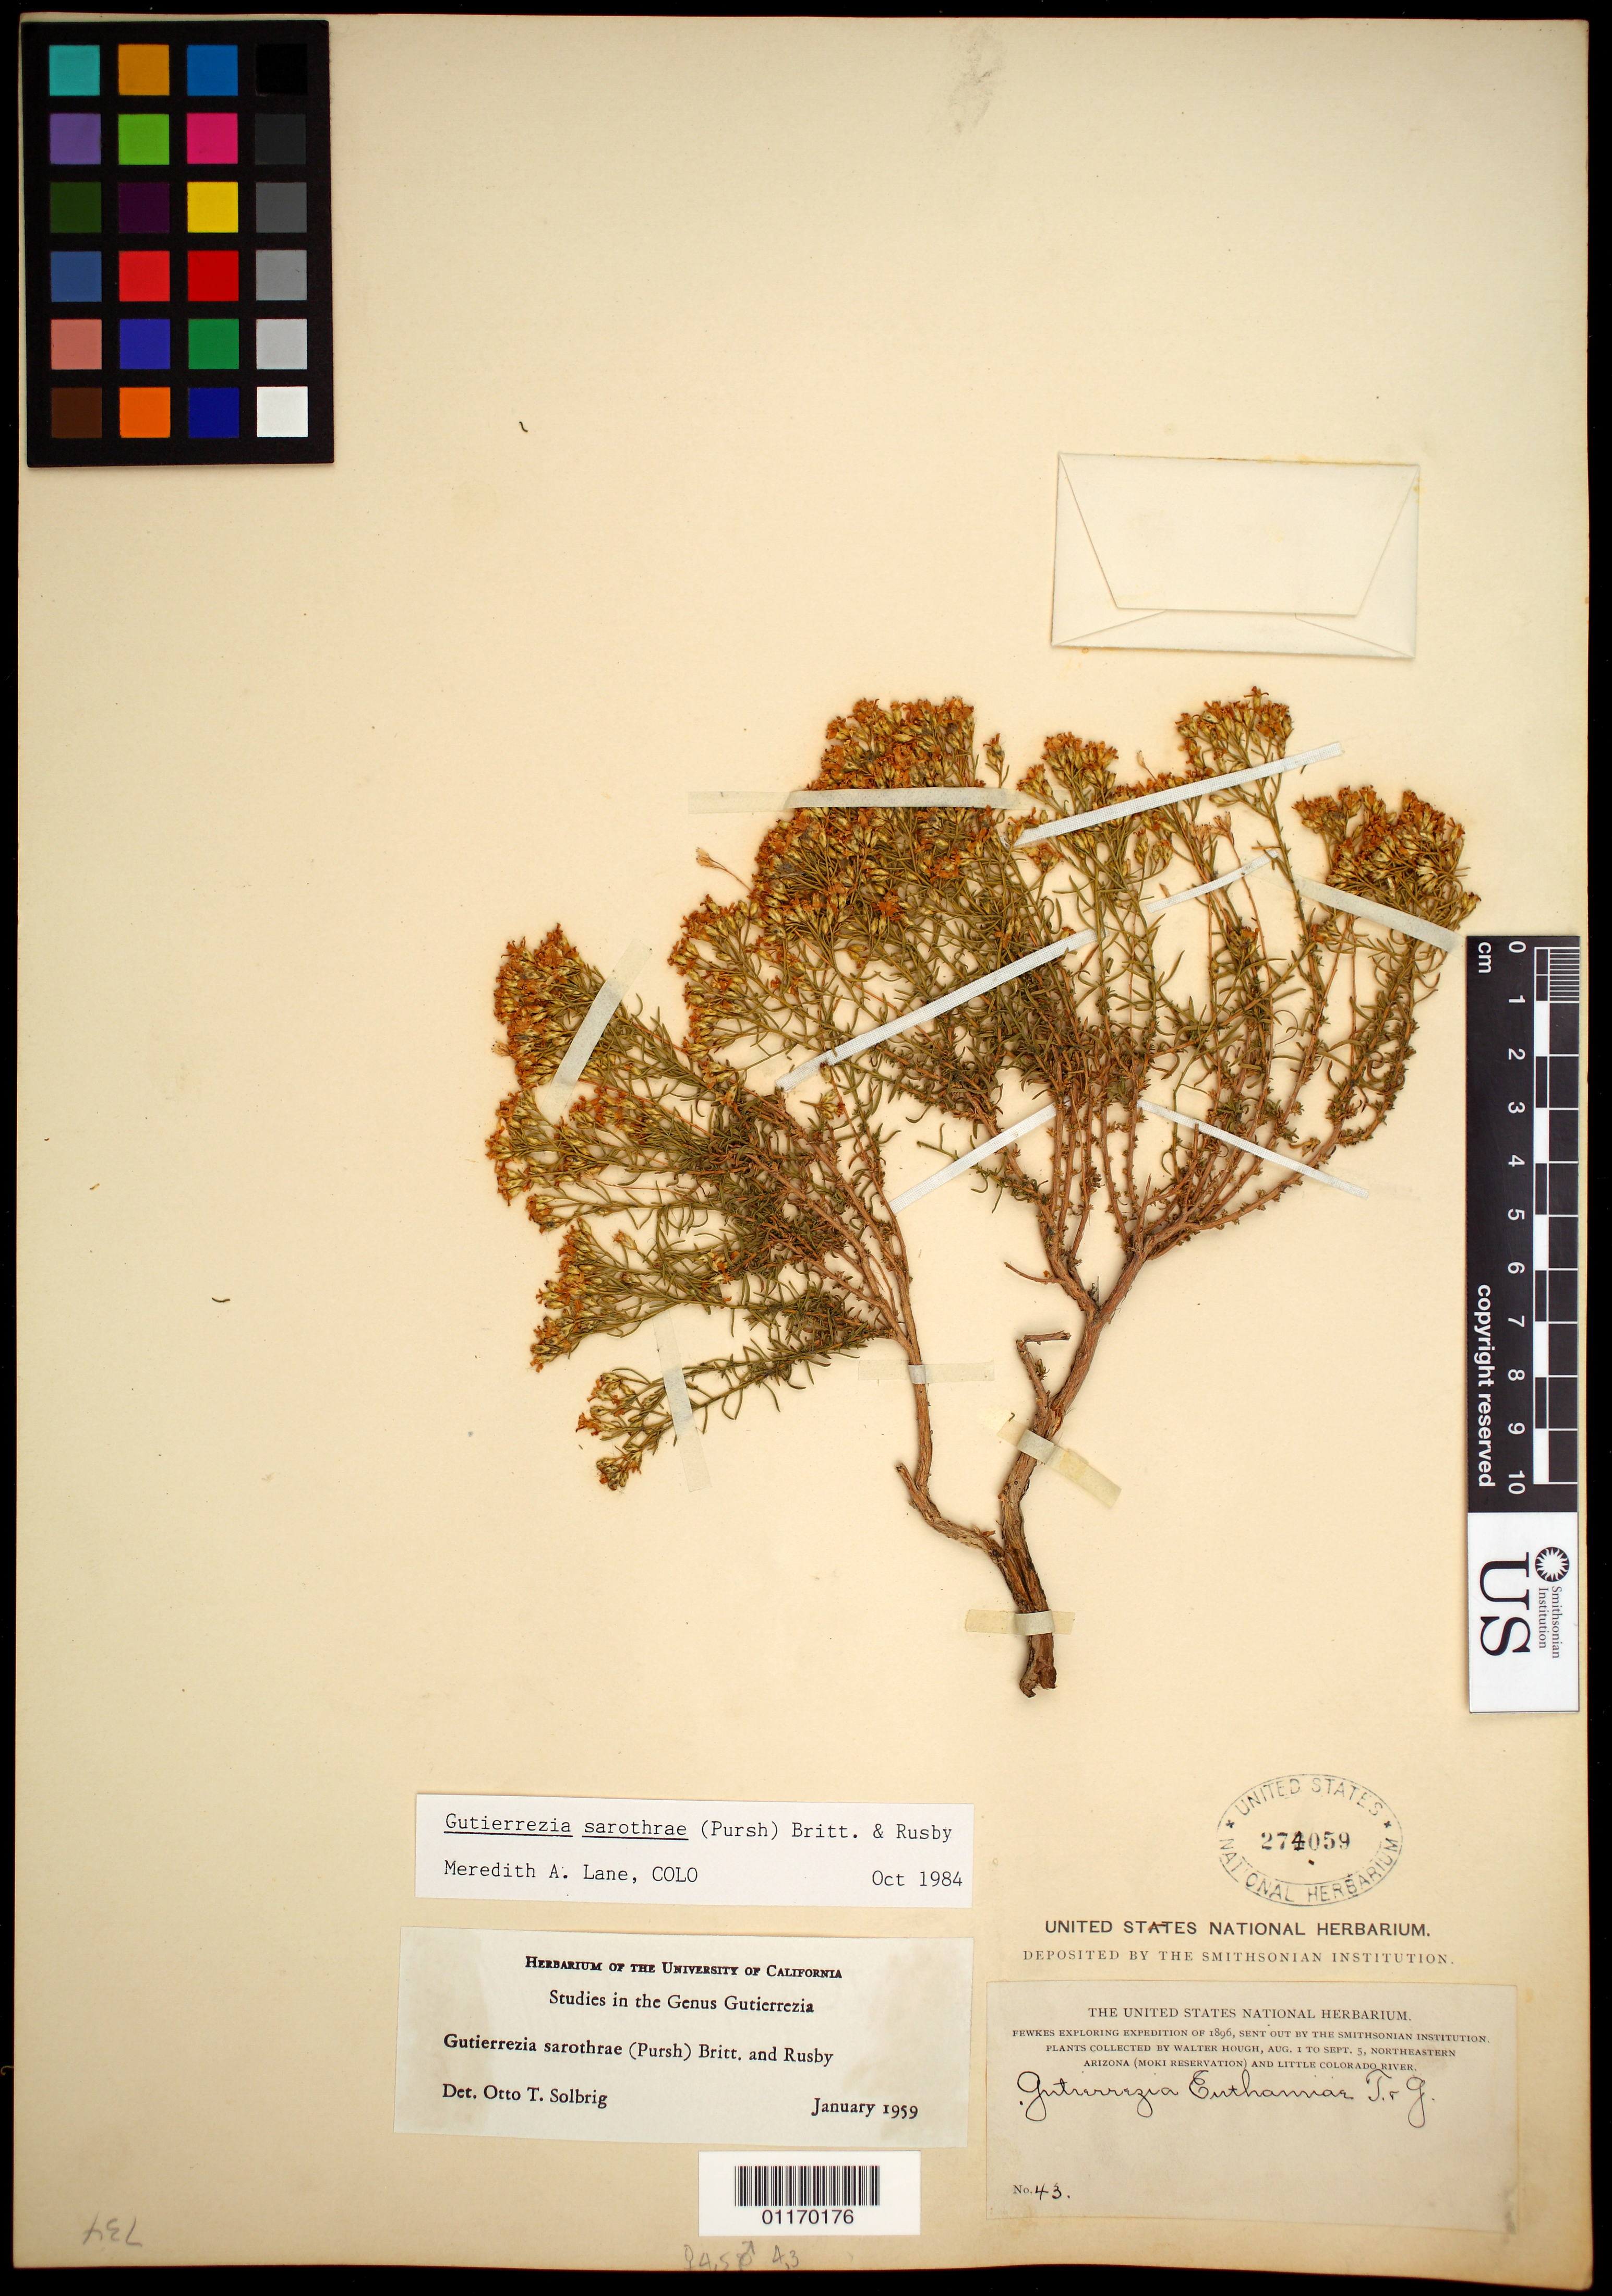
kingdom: Plantae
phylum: Tracheophyta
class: Magnoliopsida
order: Asterales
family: Asteraceae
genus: Gutierrezia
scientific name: Gutierrezia sarothrae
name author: (Pursh) Britton & Rusby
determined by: Lane, M. A.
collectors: W. Hough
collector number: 43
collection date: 1896-08-01/1896-09-05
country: United States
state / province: Arizona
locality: Moki Reservation and Little Colorado River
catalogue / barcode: US 274059